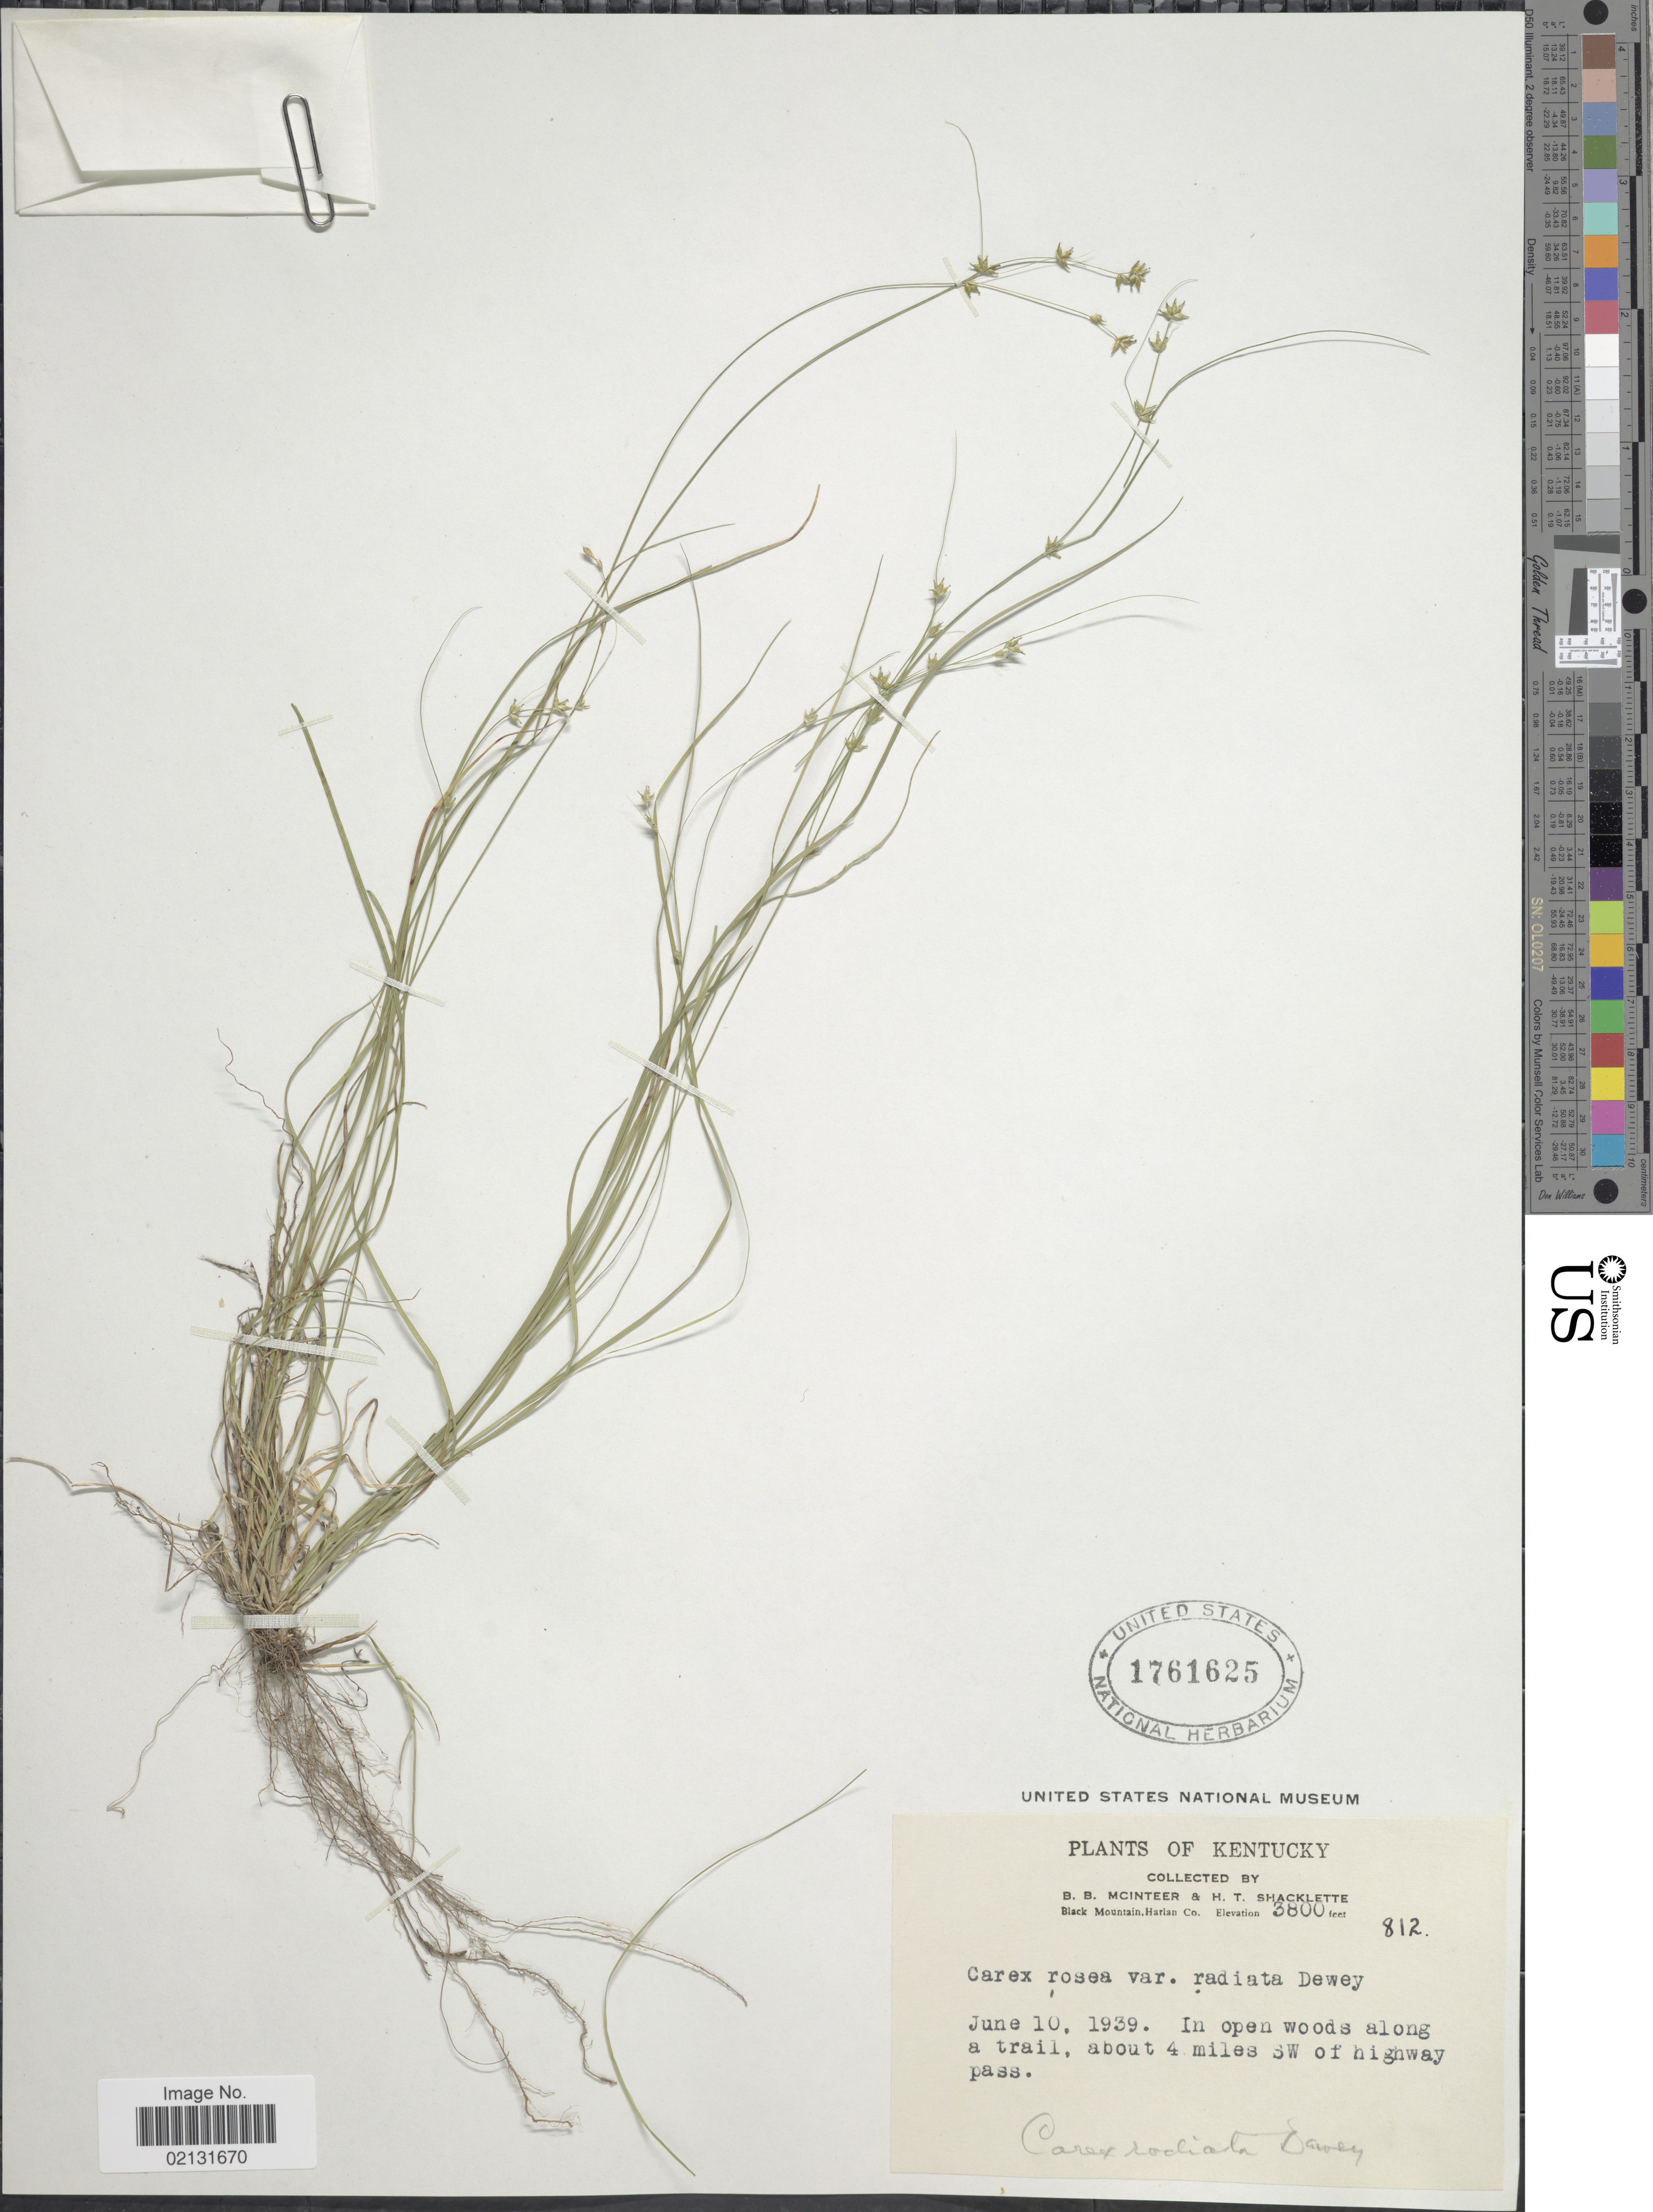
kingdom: Plantae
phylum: Tracheophyta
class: Liliopsida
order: Poales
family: Cyperaceae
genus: Carex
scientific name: Carex rosea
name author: Willd.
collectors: B. McInteer & H. Shacklette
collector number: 812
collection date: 1939-06-10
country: United States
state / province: Kentucky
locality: Black Mountain, Harlan Co., along a trail, about 4 miles SW of highway pass.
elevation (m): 1158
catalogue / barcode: US 1761625